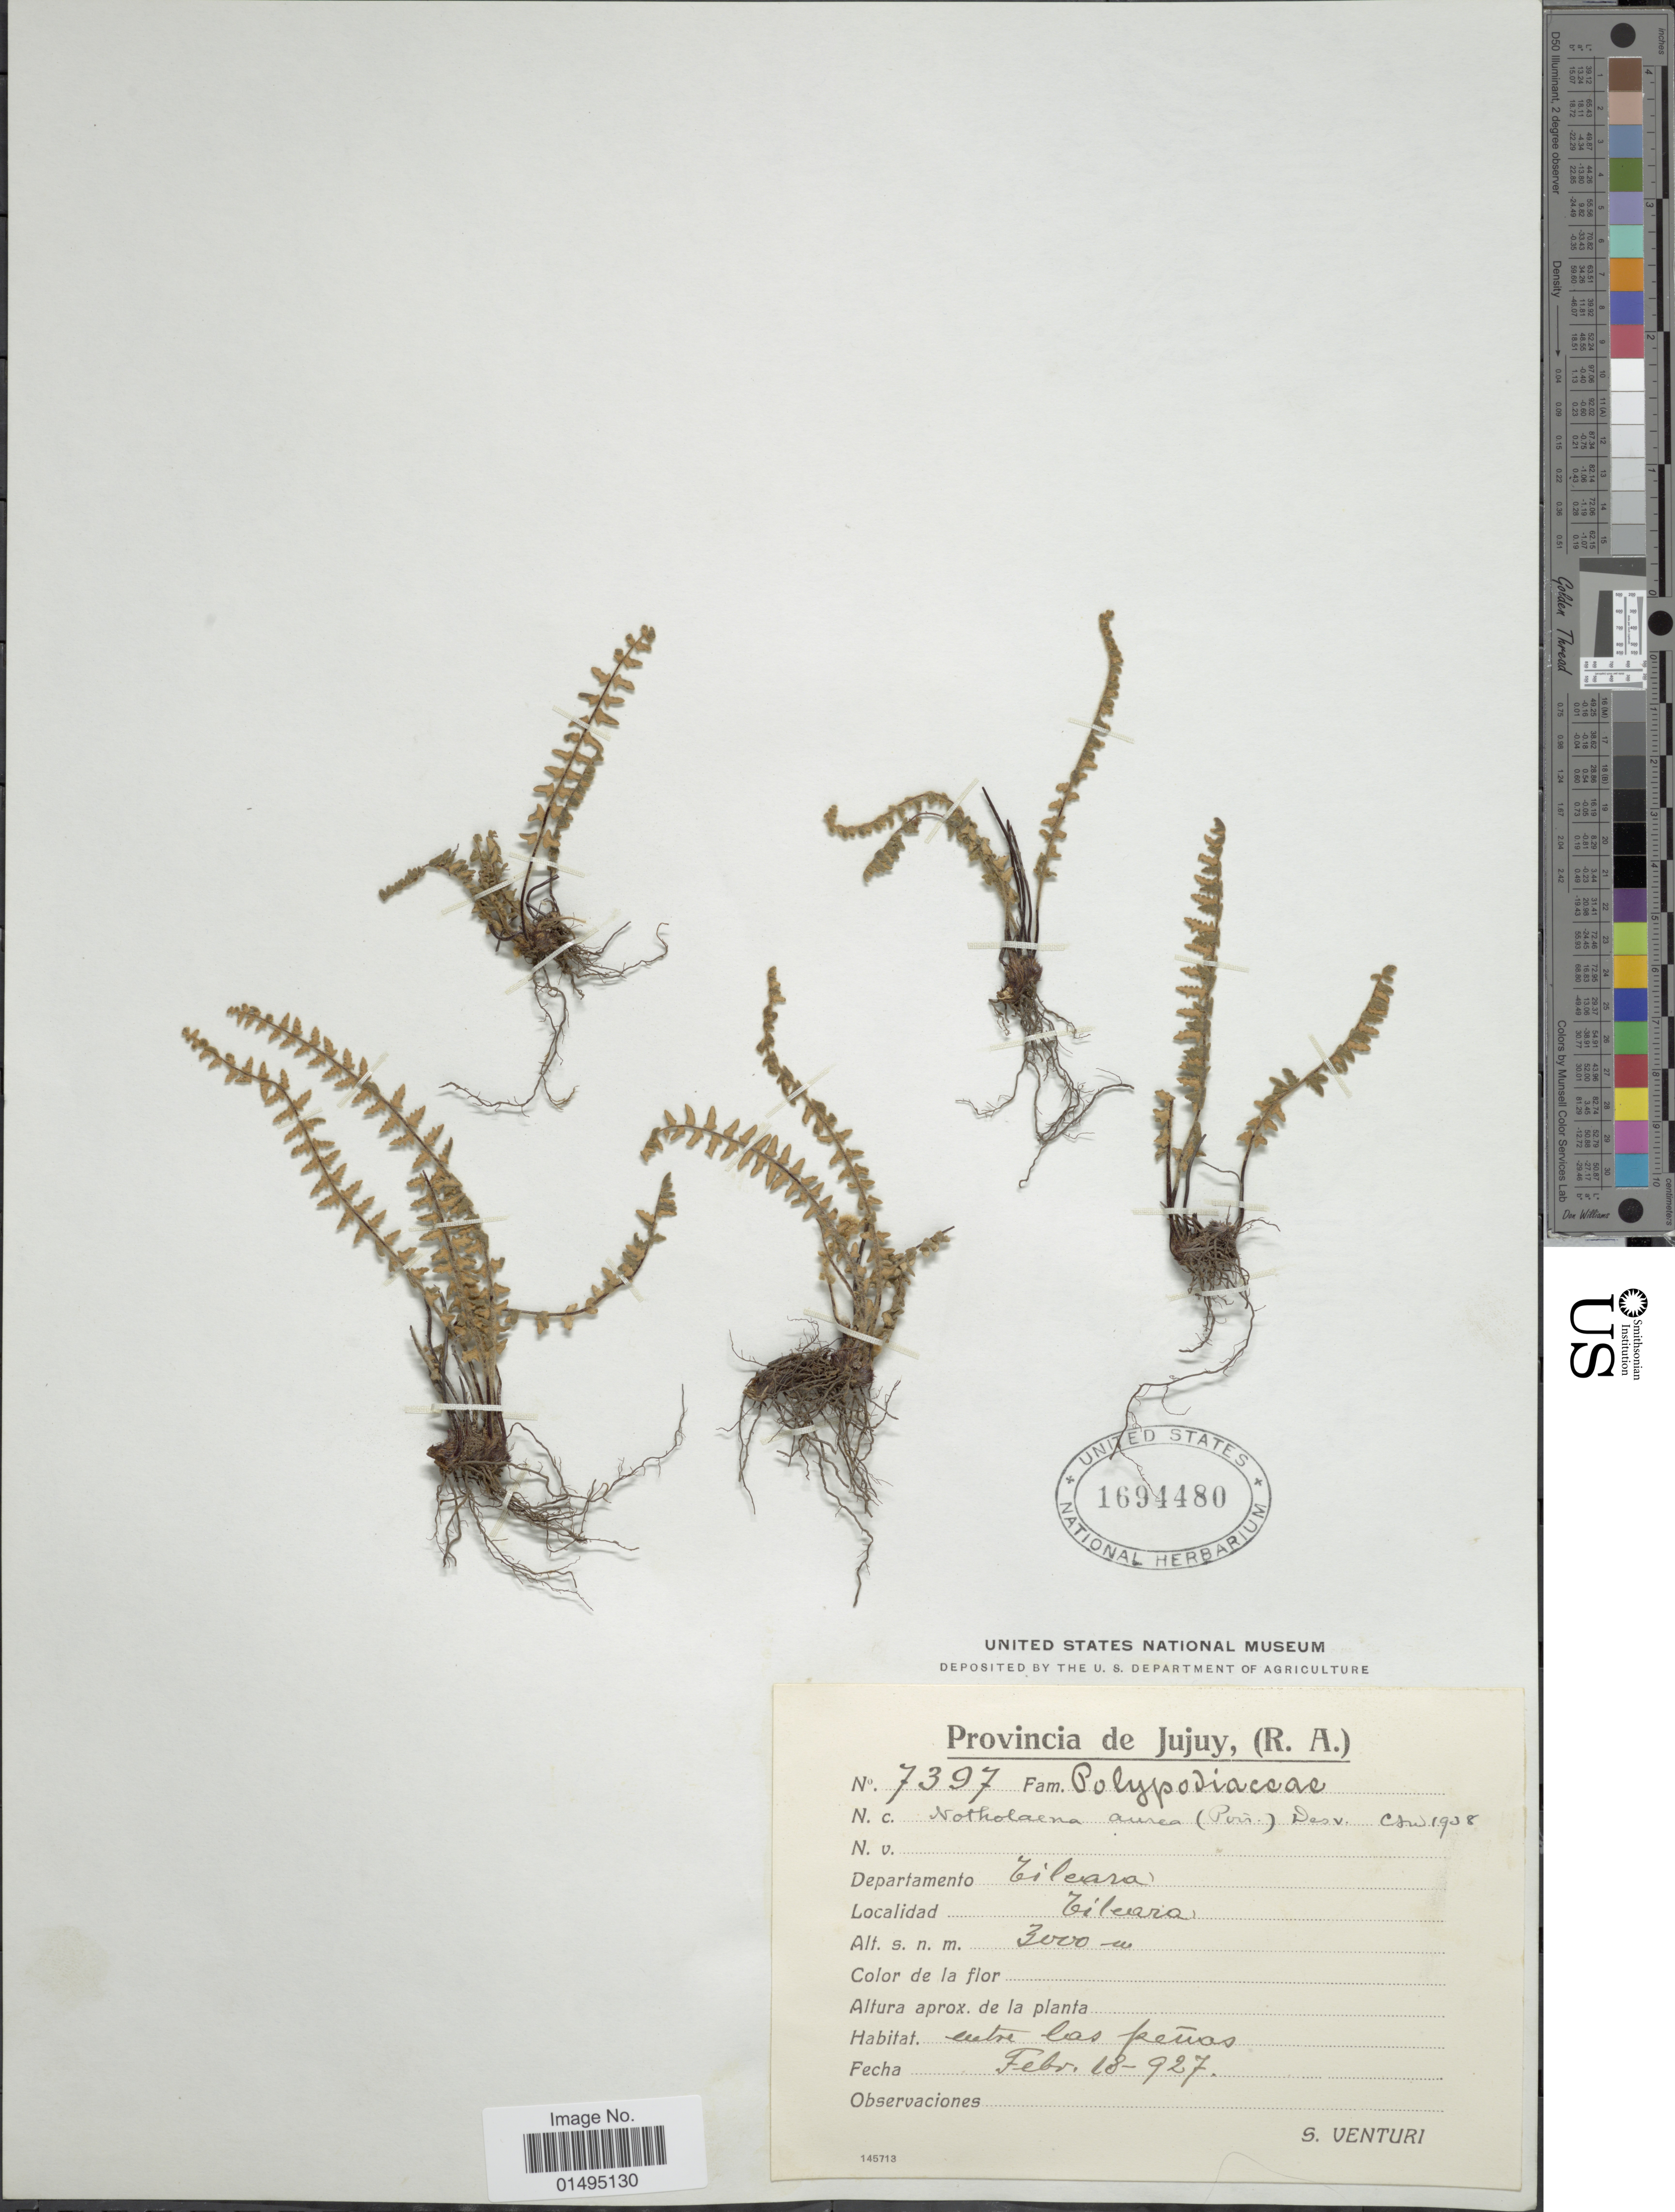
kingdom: Plantae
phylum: Tracheophyta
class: Polypodiopsida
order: Polypodiales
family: Pteridaceae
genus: Myriopteris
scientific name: Myriopteris aurea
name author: (Poir.) Grusz & Windham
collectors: S. Venturi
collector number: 7397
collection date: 1927-02-18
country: Argentina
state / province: Jujuy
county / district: Tilcara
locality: Tilcara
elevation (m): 3000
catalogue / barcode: US 1694480